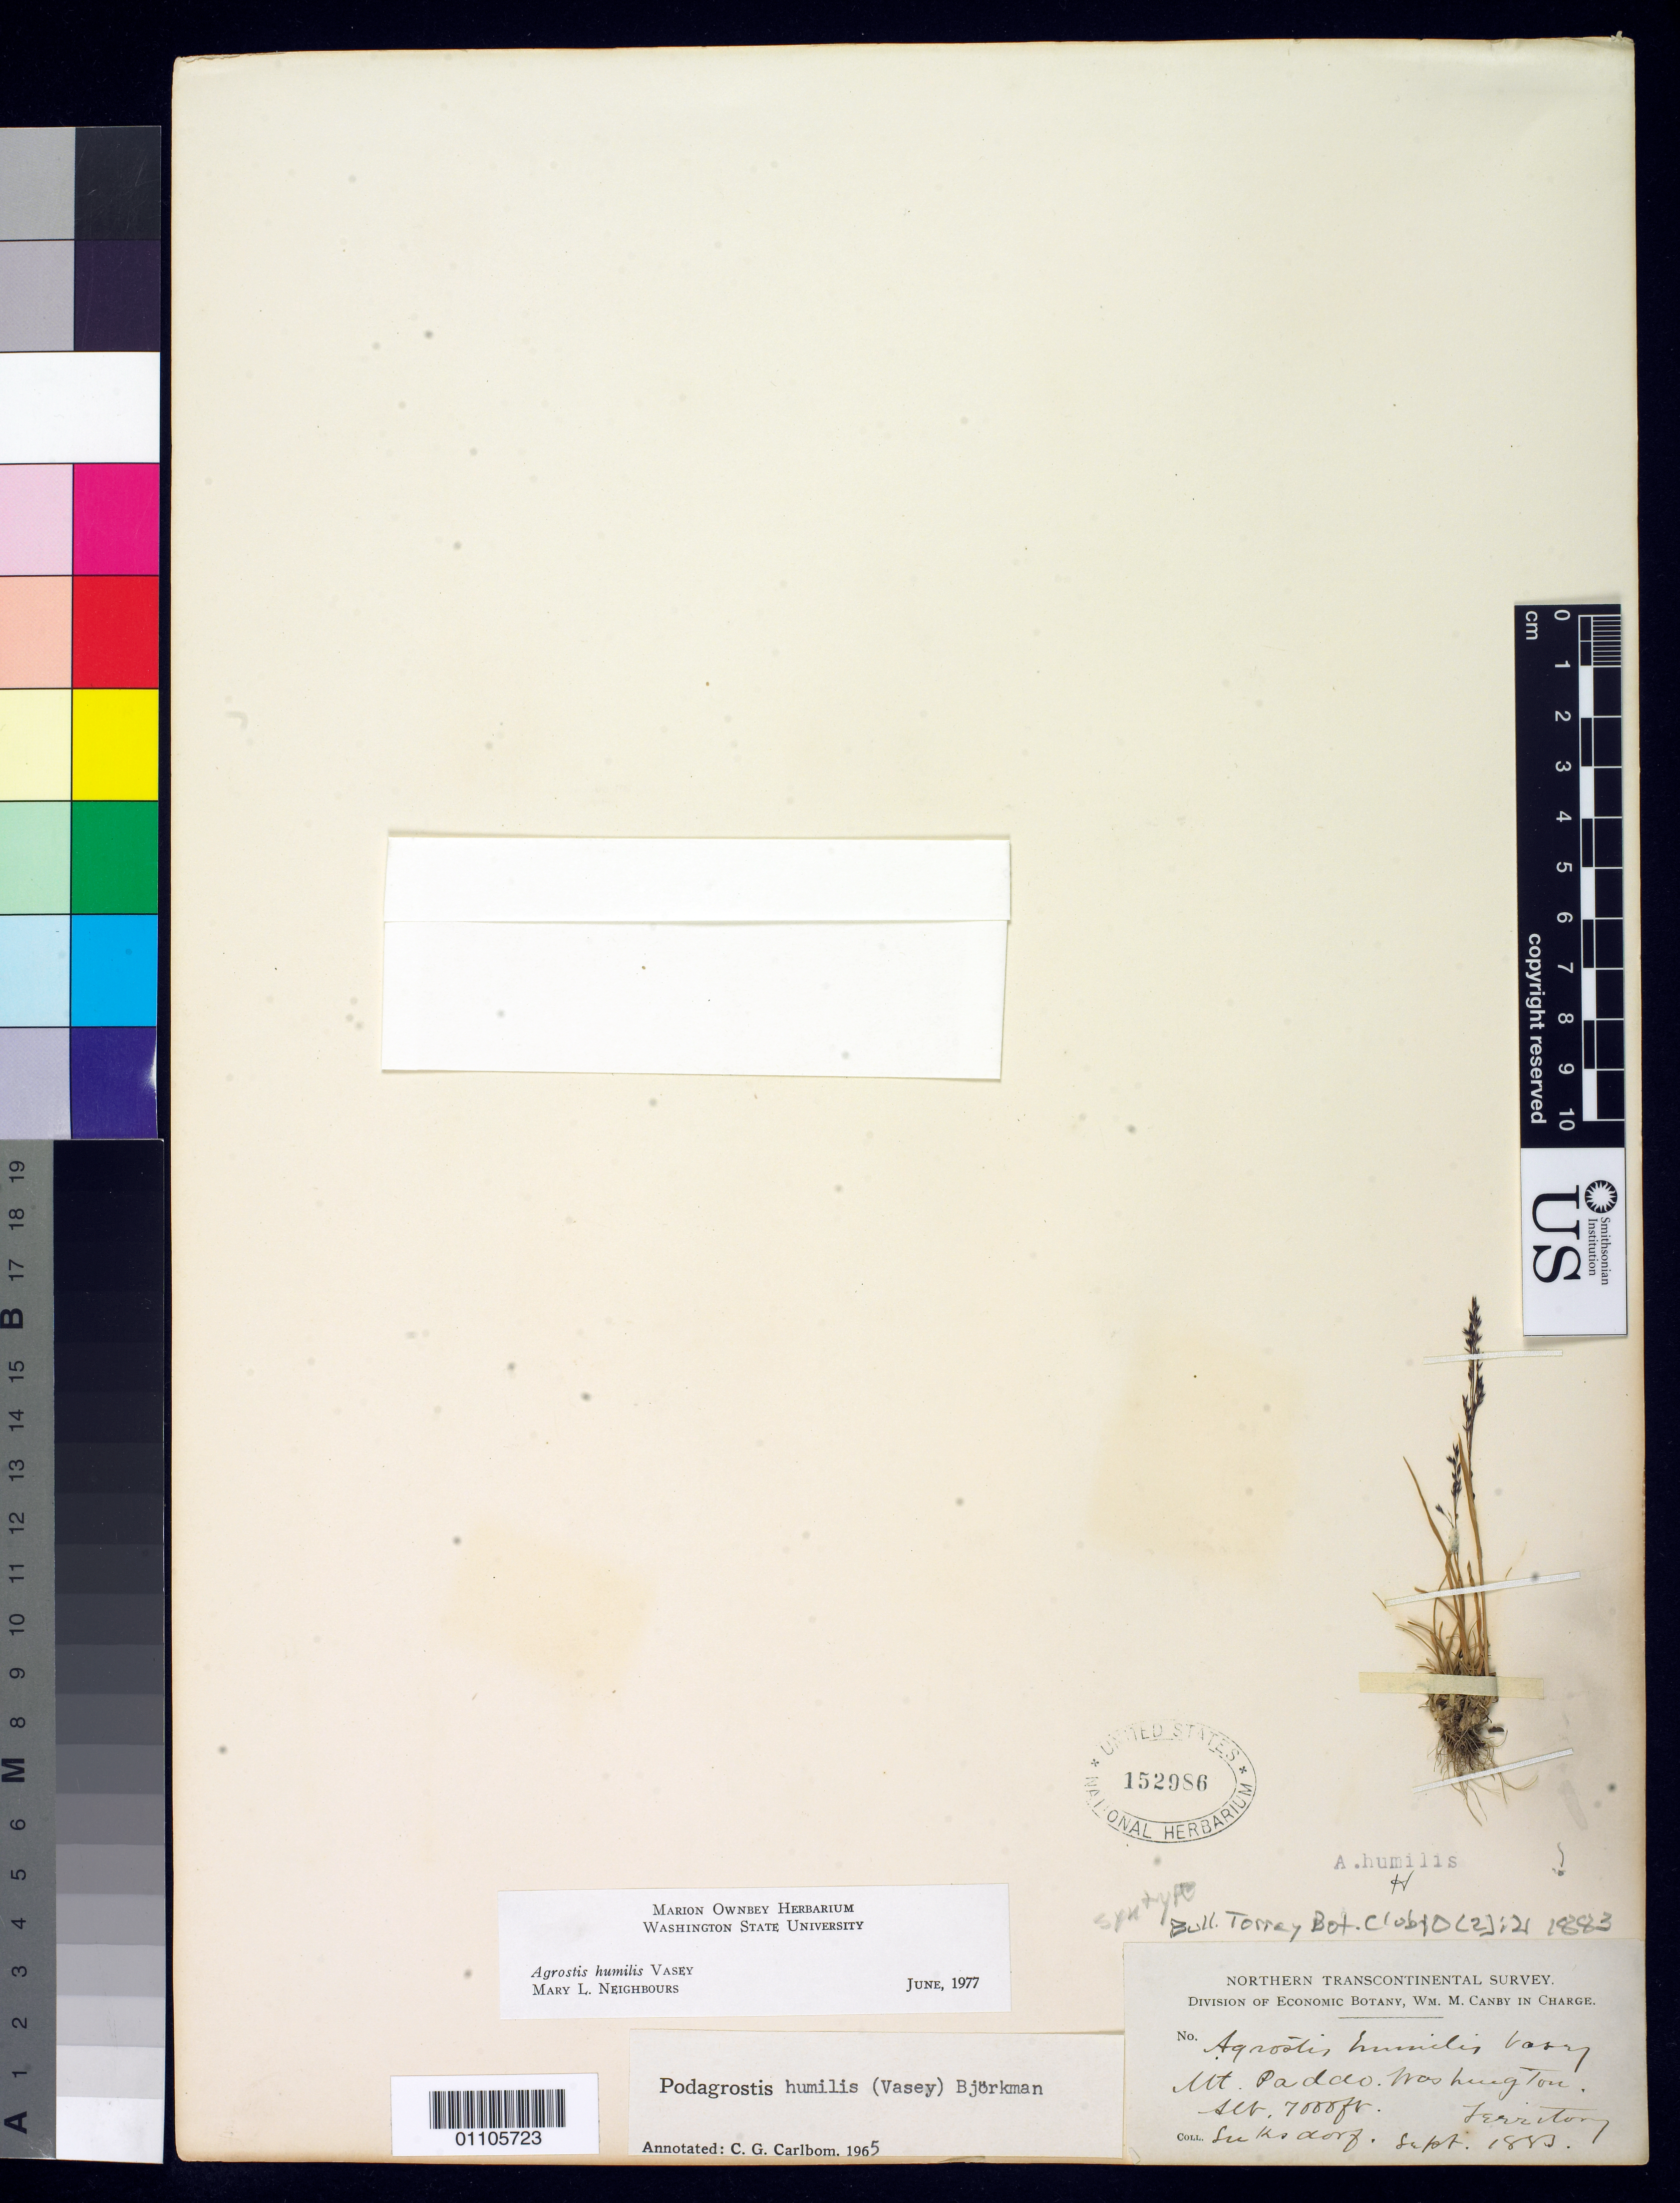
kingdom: Plantae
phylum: Tracheophyta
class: Liliopsida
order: Poales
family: Poaceae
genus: Agrostis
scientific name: Agrostis humilis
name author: Vasey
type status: Syntype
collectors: W. N. Suksdorf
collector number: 602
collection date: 1883-09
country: United States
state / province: Washington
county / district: Skamania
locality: Mt. Paddo, Washington Territory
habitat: Meadows and springy hillsides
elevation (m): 2134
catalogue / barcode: US 152986